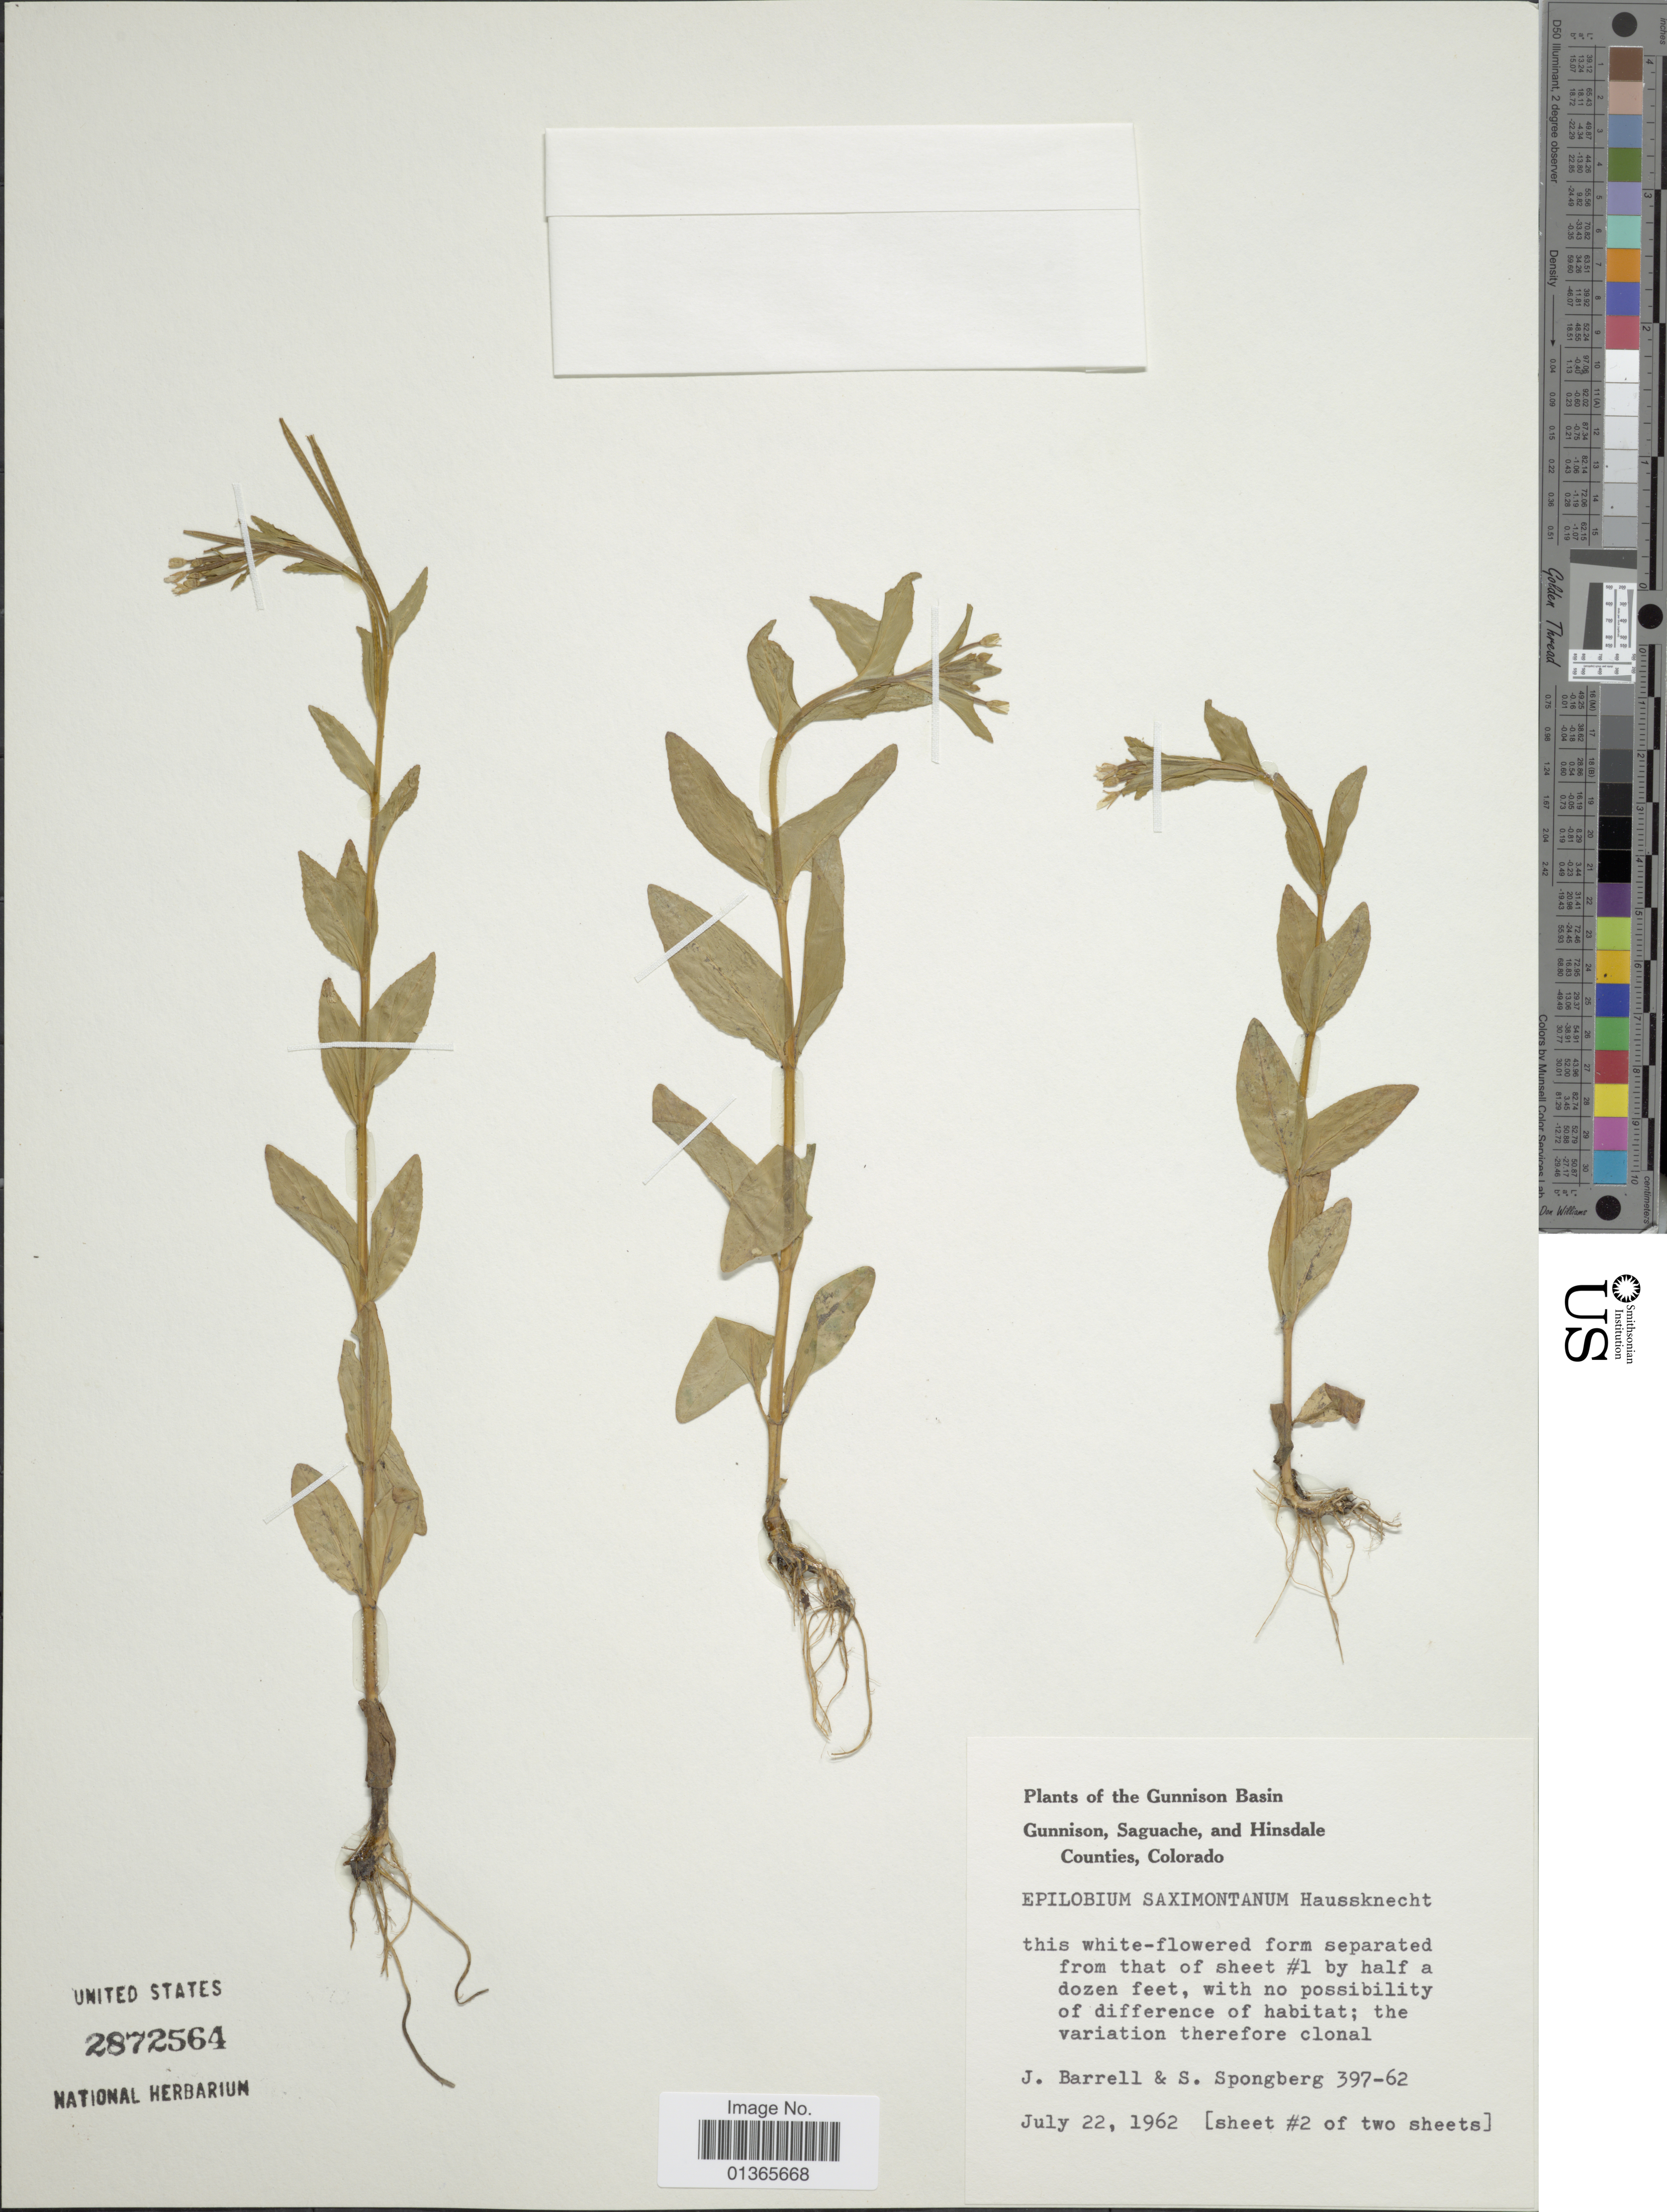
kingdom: Plantae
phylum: Tracheophyta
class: Magnoliopsida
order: Myrtales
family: Onagraceae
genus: Epilobium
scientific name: Epilobium saximontanum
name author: Hausskn.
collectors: J. Barrell & S. A.Spongberg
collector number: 397-62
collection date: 1962-07-22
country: United States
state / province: Colorado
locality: Gunnison, Sag8uache, and Hinsdale Counties.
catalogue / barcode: US 2872564